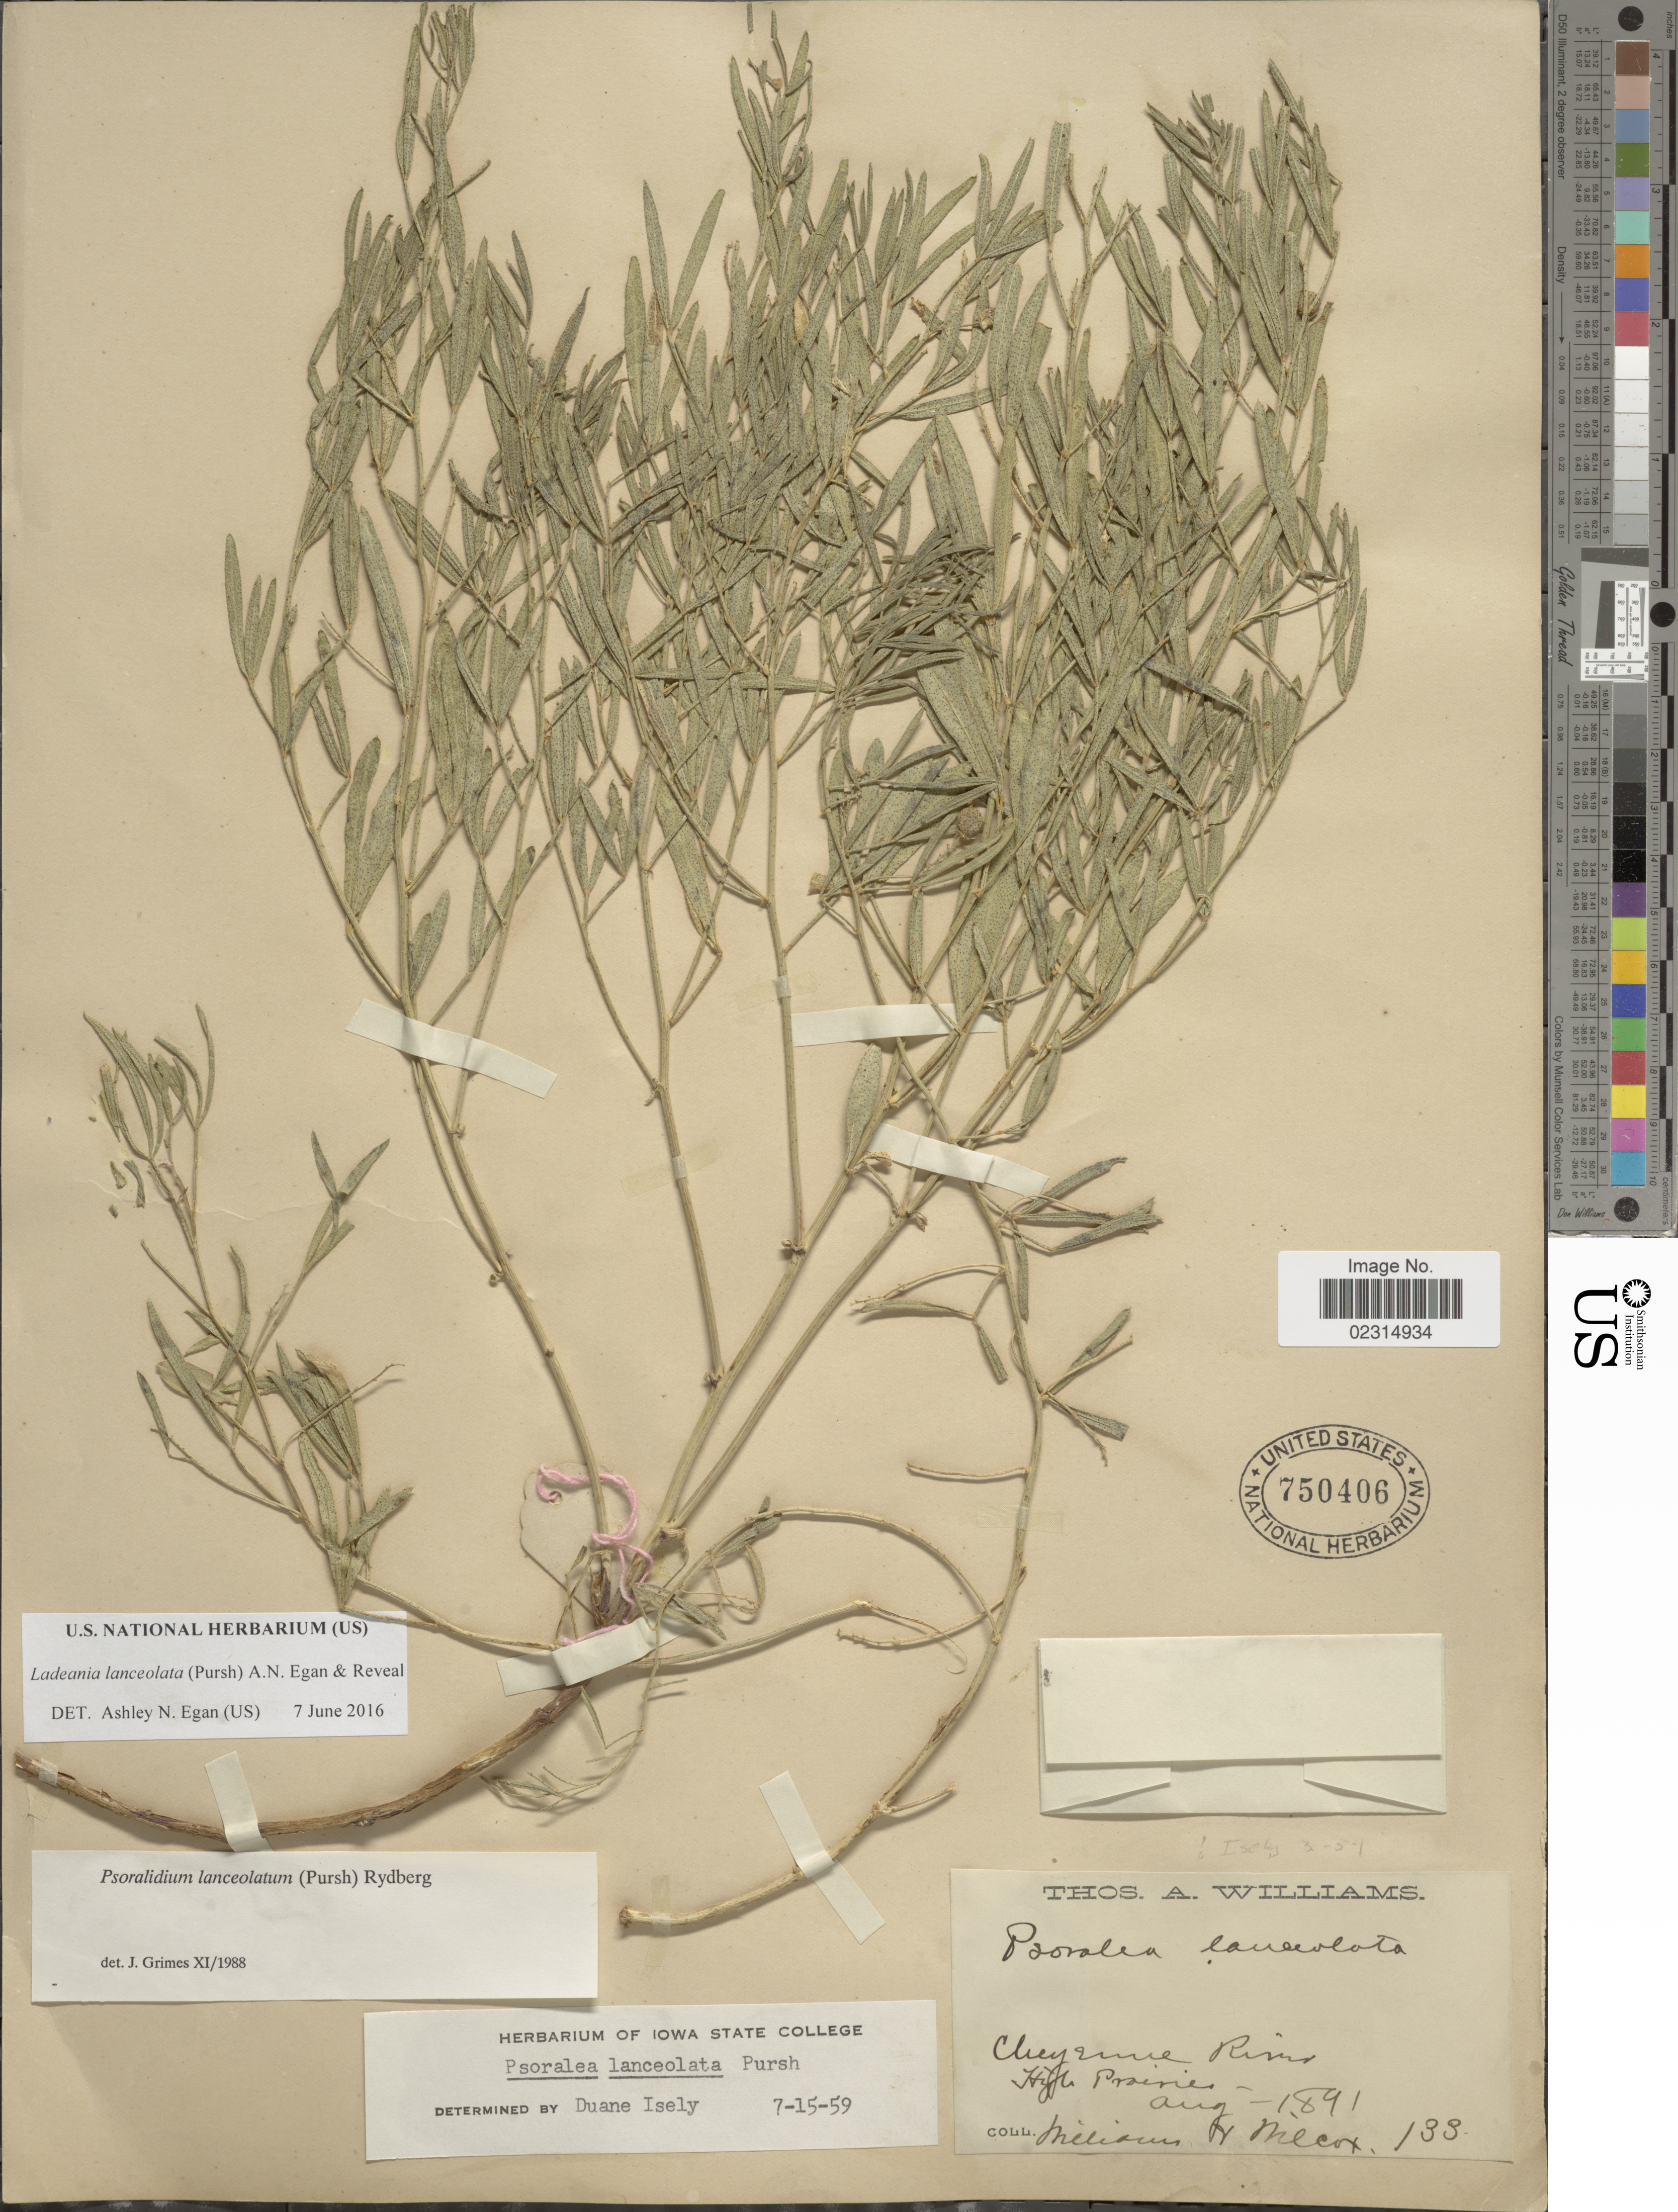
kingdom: Plantae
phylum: Tracheophyta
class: Magnoliopsida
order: Fabales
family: Fabaceae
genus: Ladeania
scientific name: Ladeania lanceolata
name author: (Pursh) A.N. Egan & Reveal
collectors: T. A. Williams (herbarium) & H. Wilcox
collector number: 133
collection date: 1891-08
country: United States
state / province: South Dakota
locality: Cheyenne River, High Prairies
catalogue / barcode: US 750406